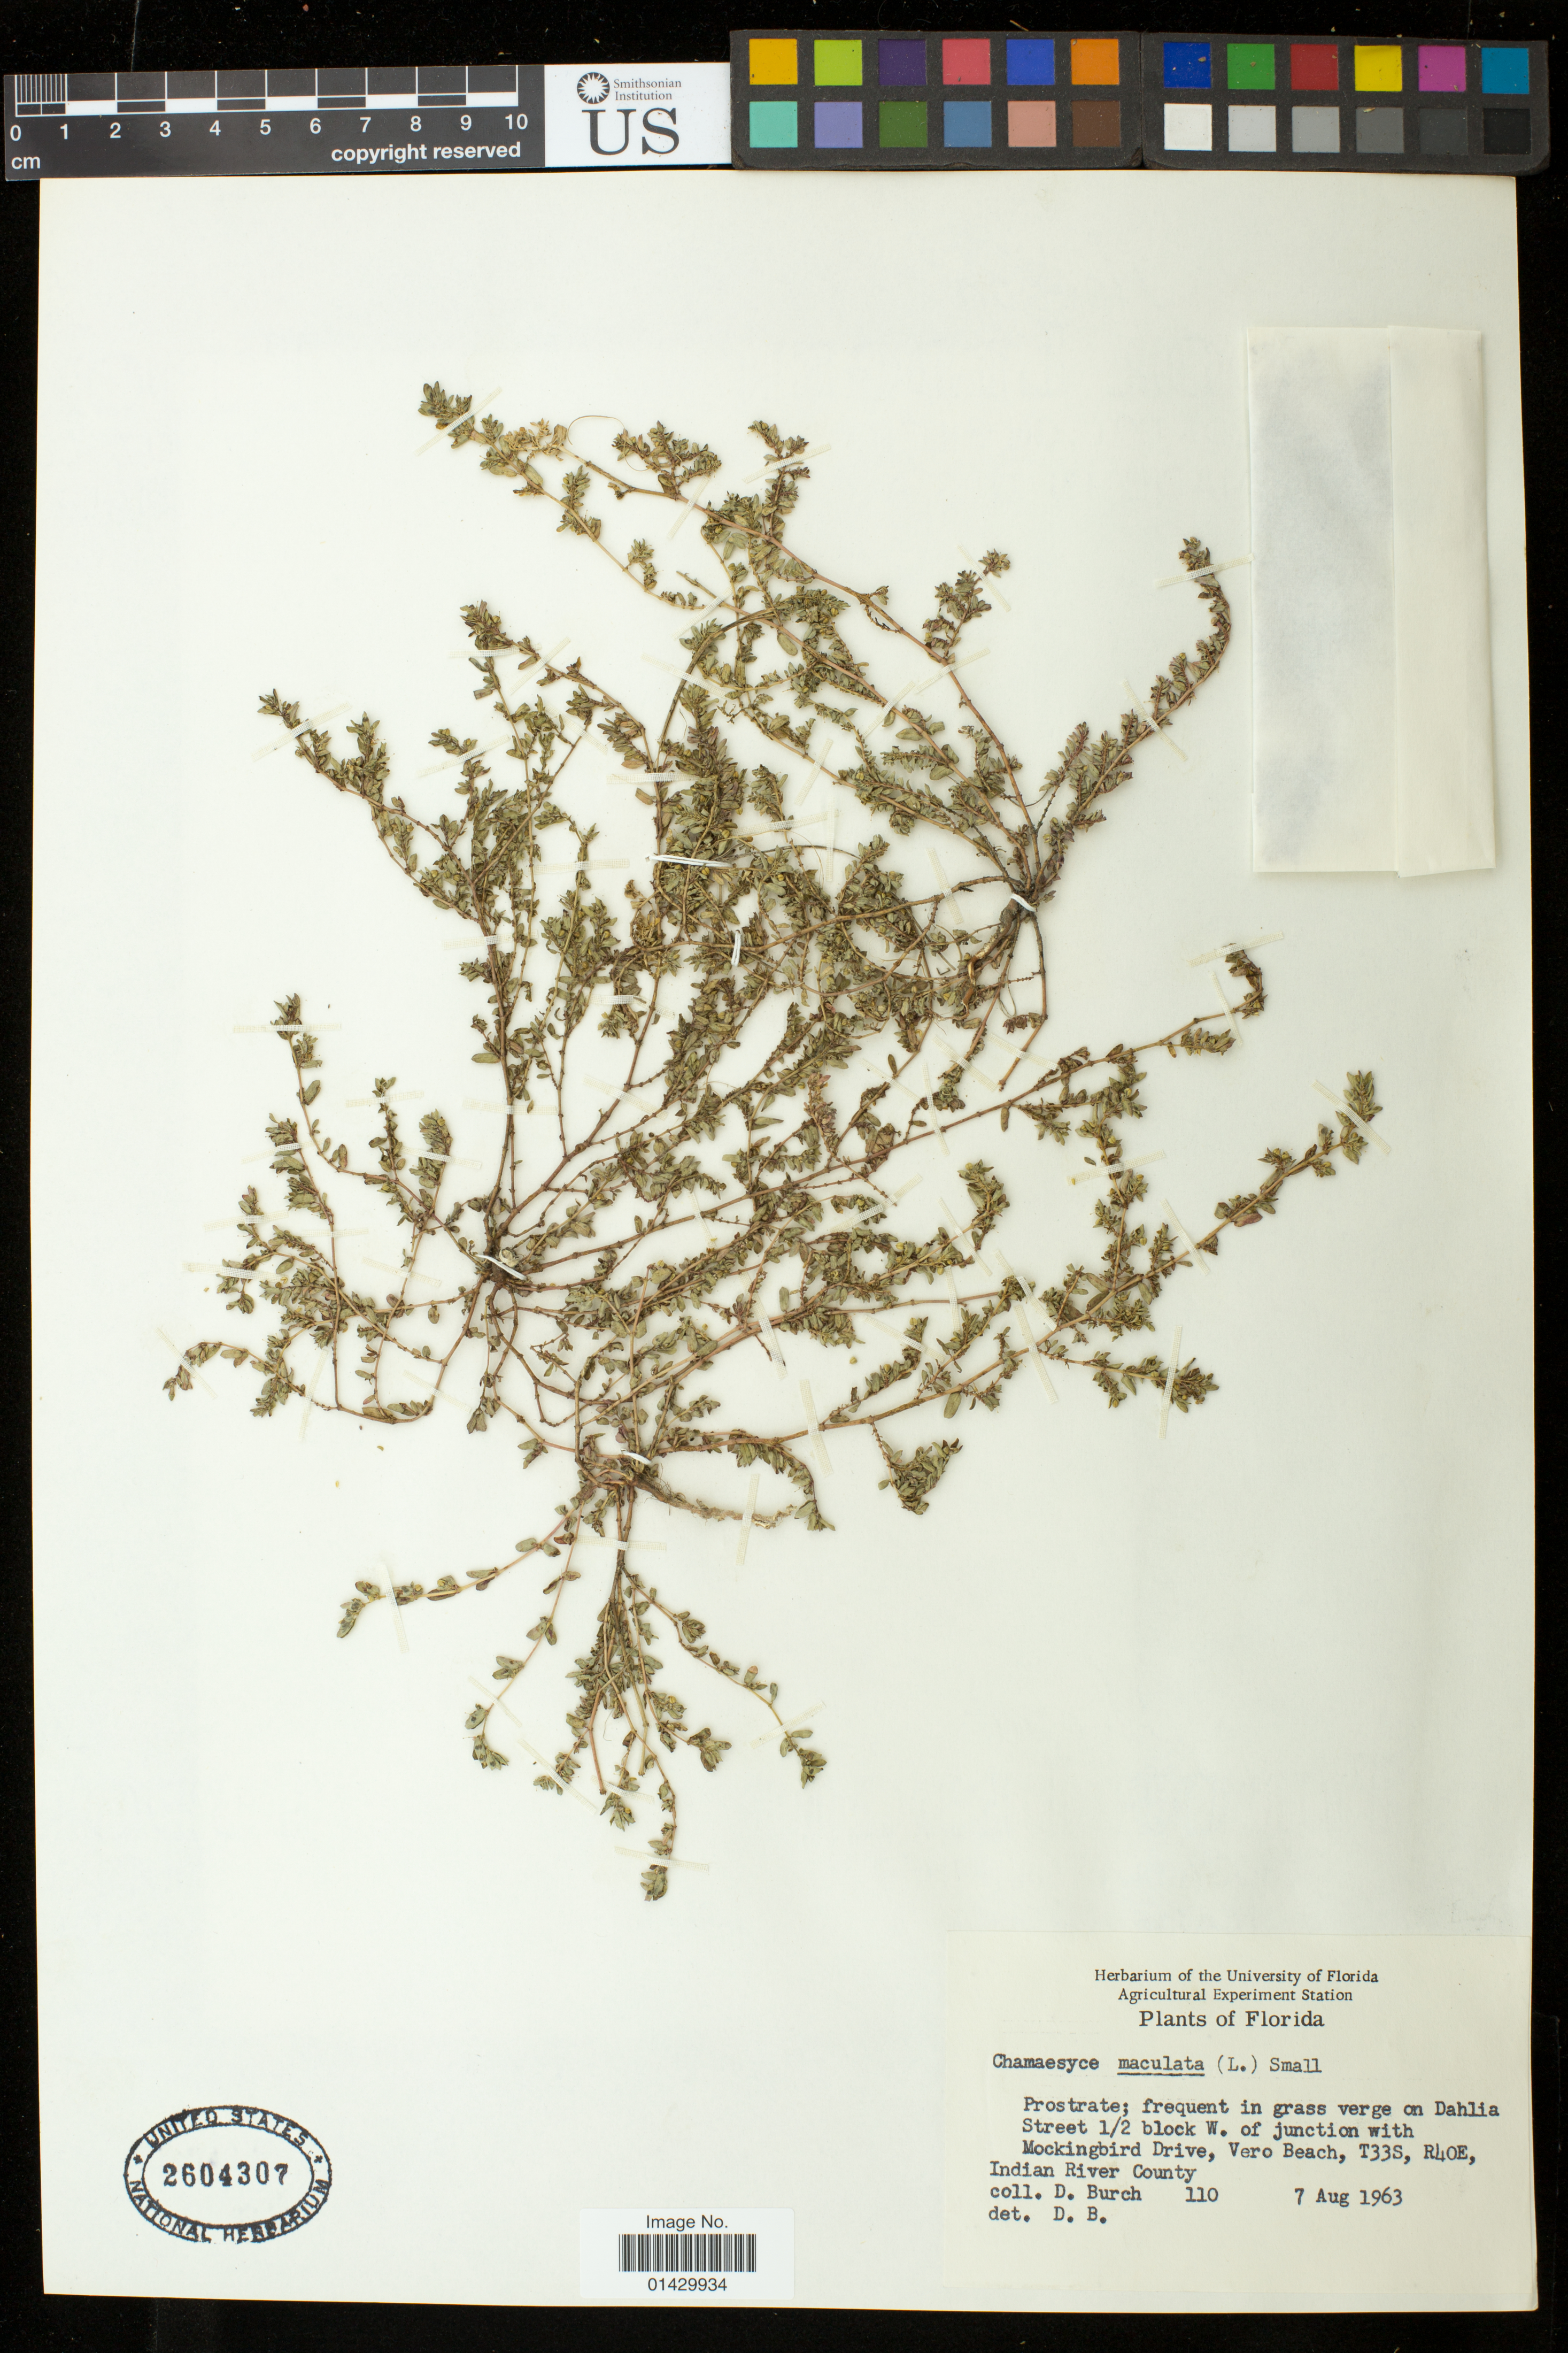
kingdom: Plantae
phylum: Tracheophyta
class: Magnoliopsida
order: Malpighiales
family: Euphorbiaceae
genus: Euphorbia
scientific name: Euphorbia maculata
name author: L.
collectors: D. Burch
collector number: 110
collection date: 1963-08-07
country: United States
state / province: Florida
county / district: Indian River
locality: Dahlia Street 1/2 block W. of junction with Mockingbird Drive, Vero Beach, T33S, R40E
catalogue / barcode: US 2604307